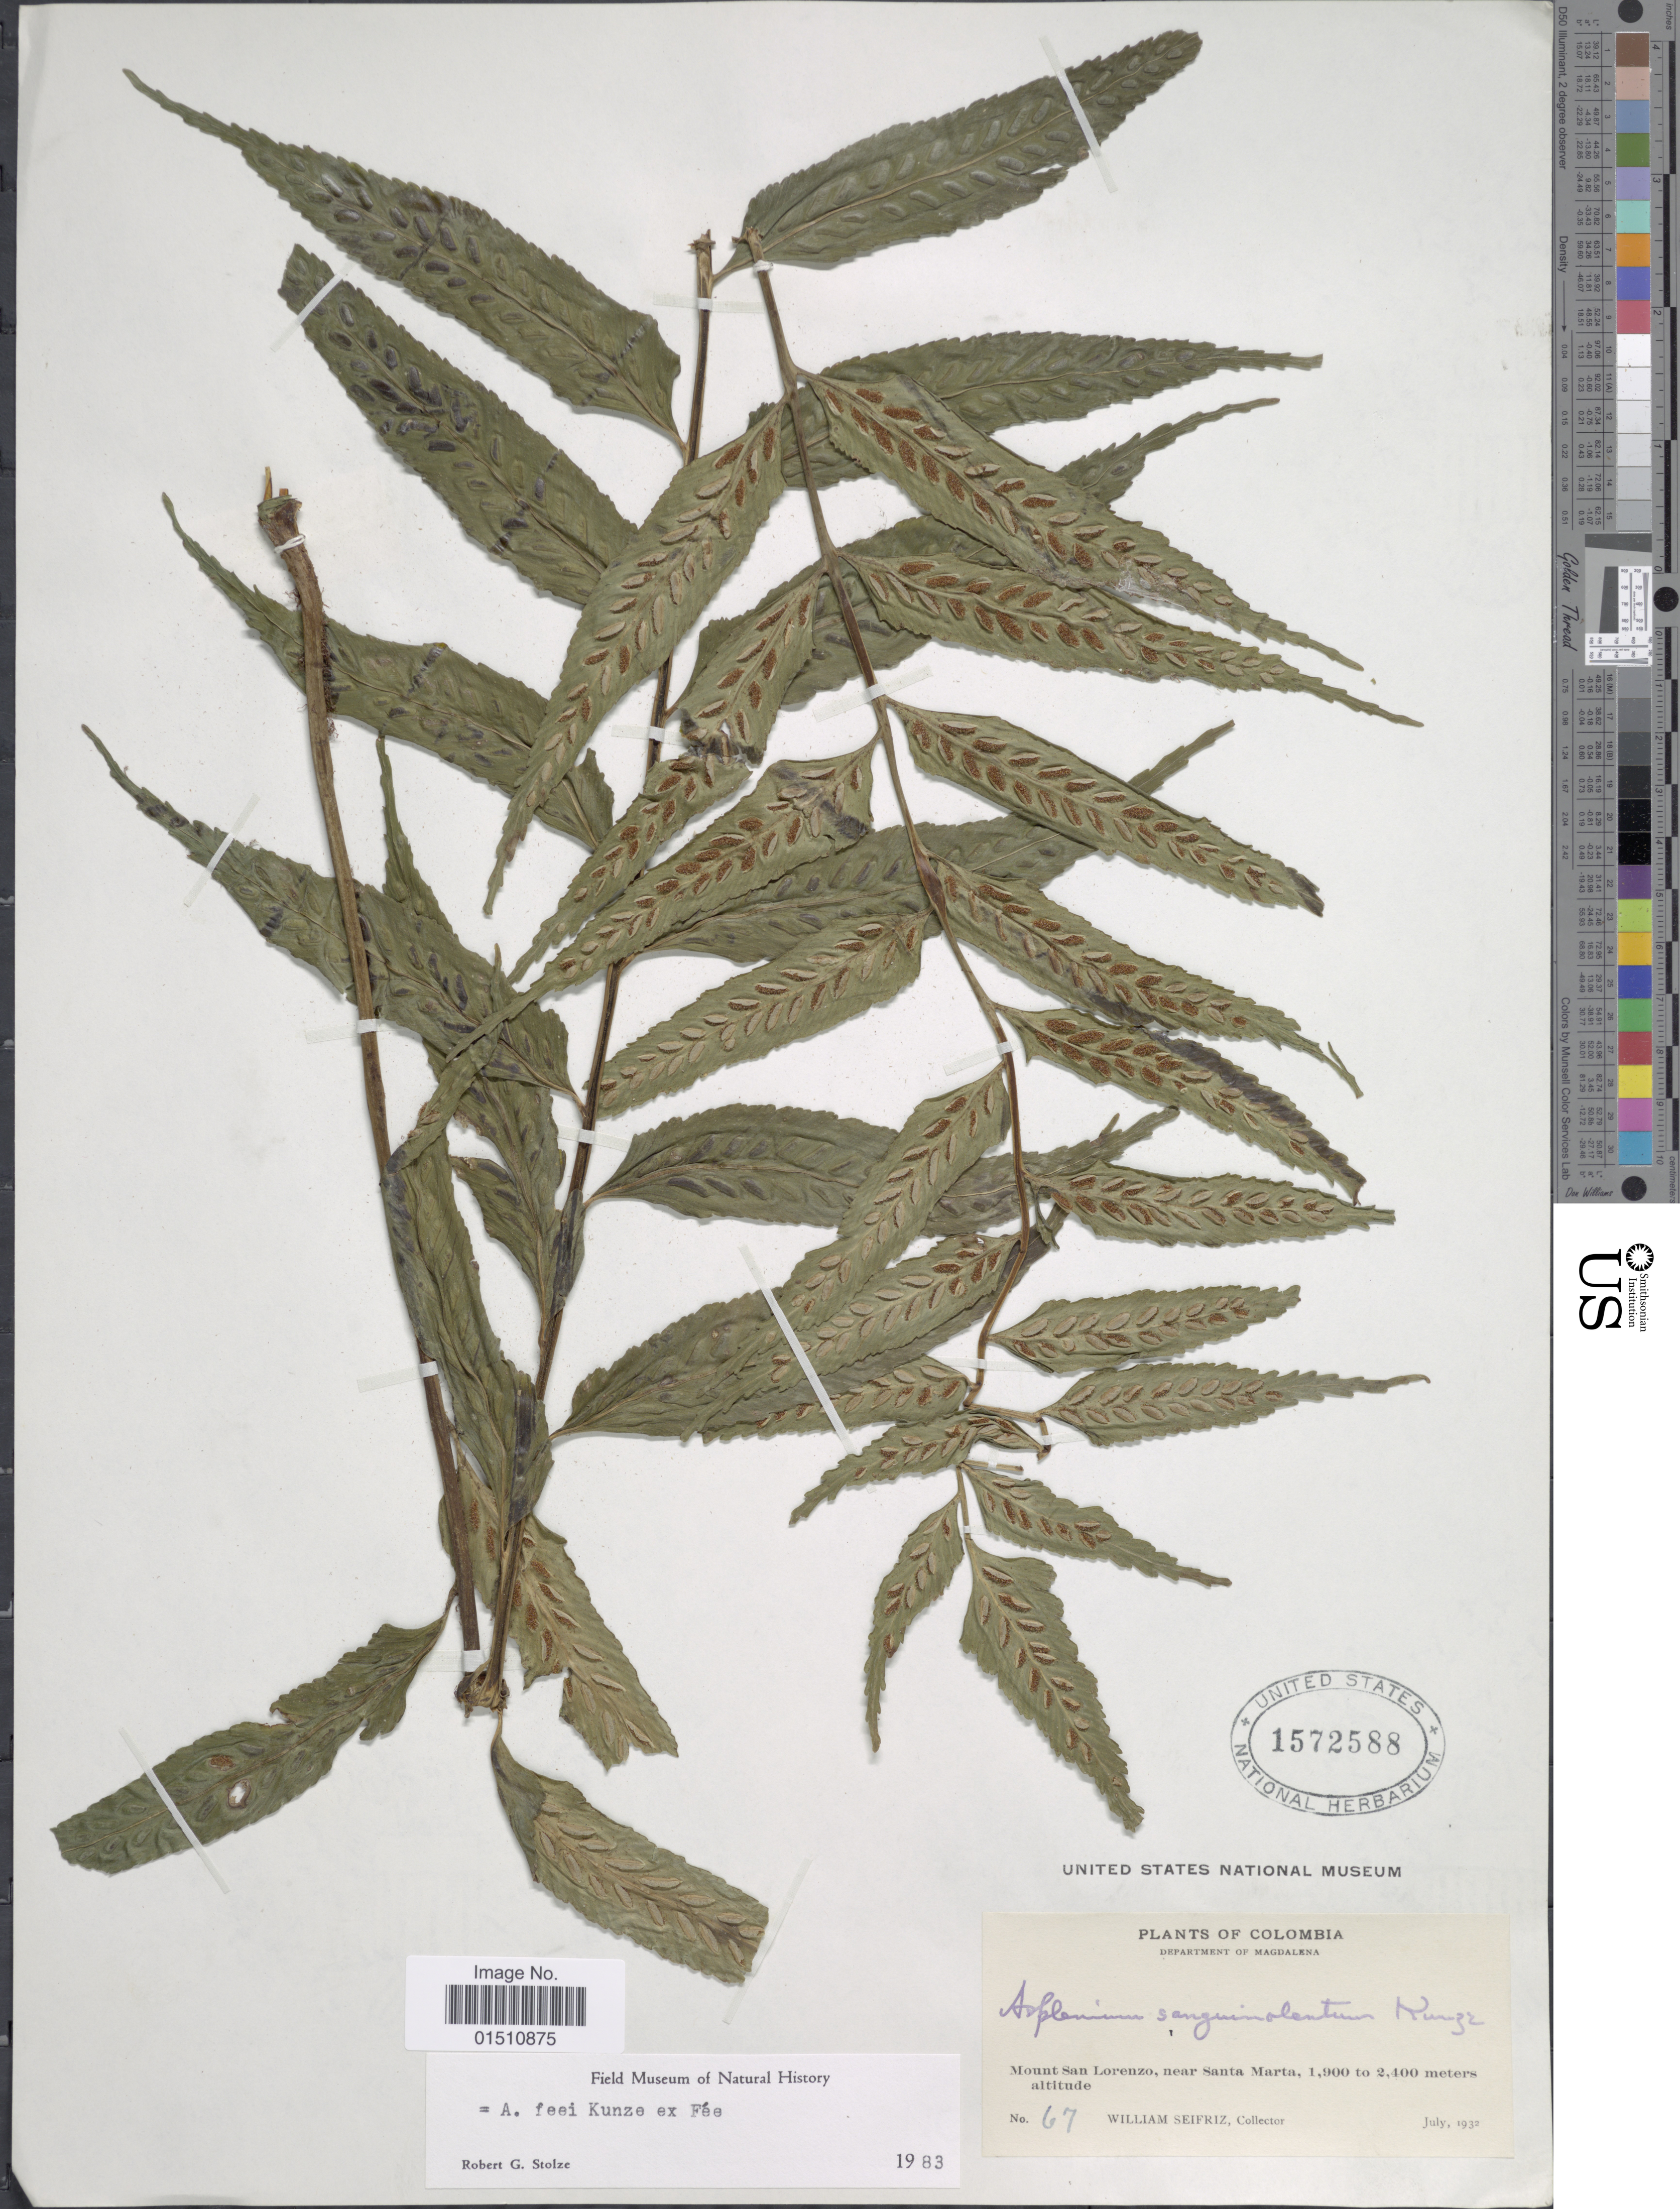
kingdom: Plantae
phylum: Tracheophyta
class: Polypodiopsida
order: Polypodiales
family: Aspleniaceae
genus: Asplenium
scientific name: Asplenium feei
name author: Kunze ex Fée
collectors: W. Seifriz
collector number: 67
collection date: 1932-07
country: Colombia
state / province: Magdalena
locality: Colombia, Department of Magdalena, Mount San Lorenzo, near Santa Marta.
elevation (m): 1900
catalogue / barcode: US 1572588